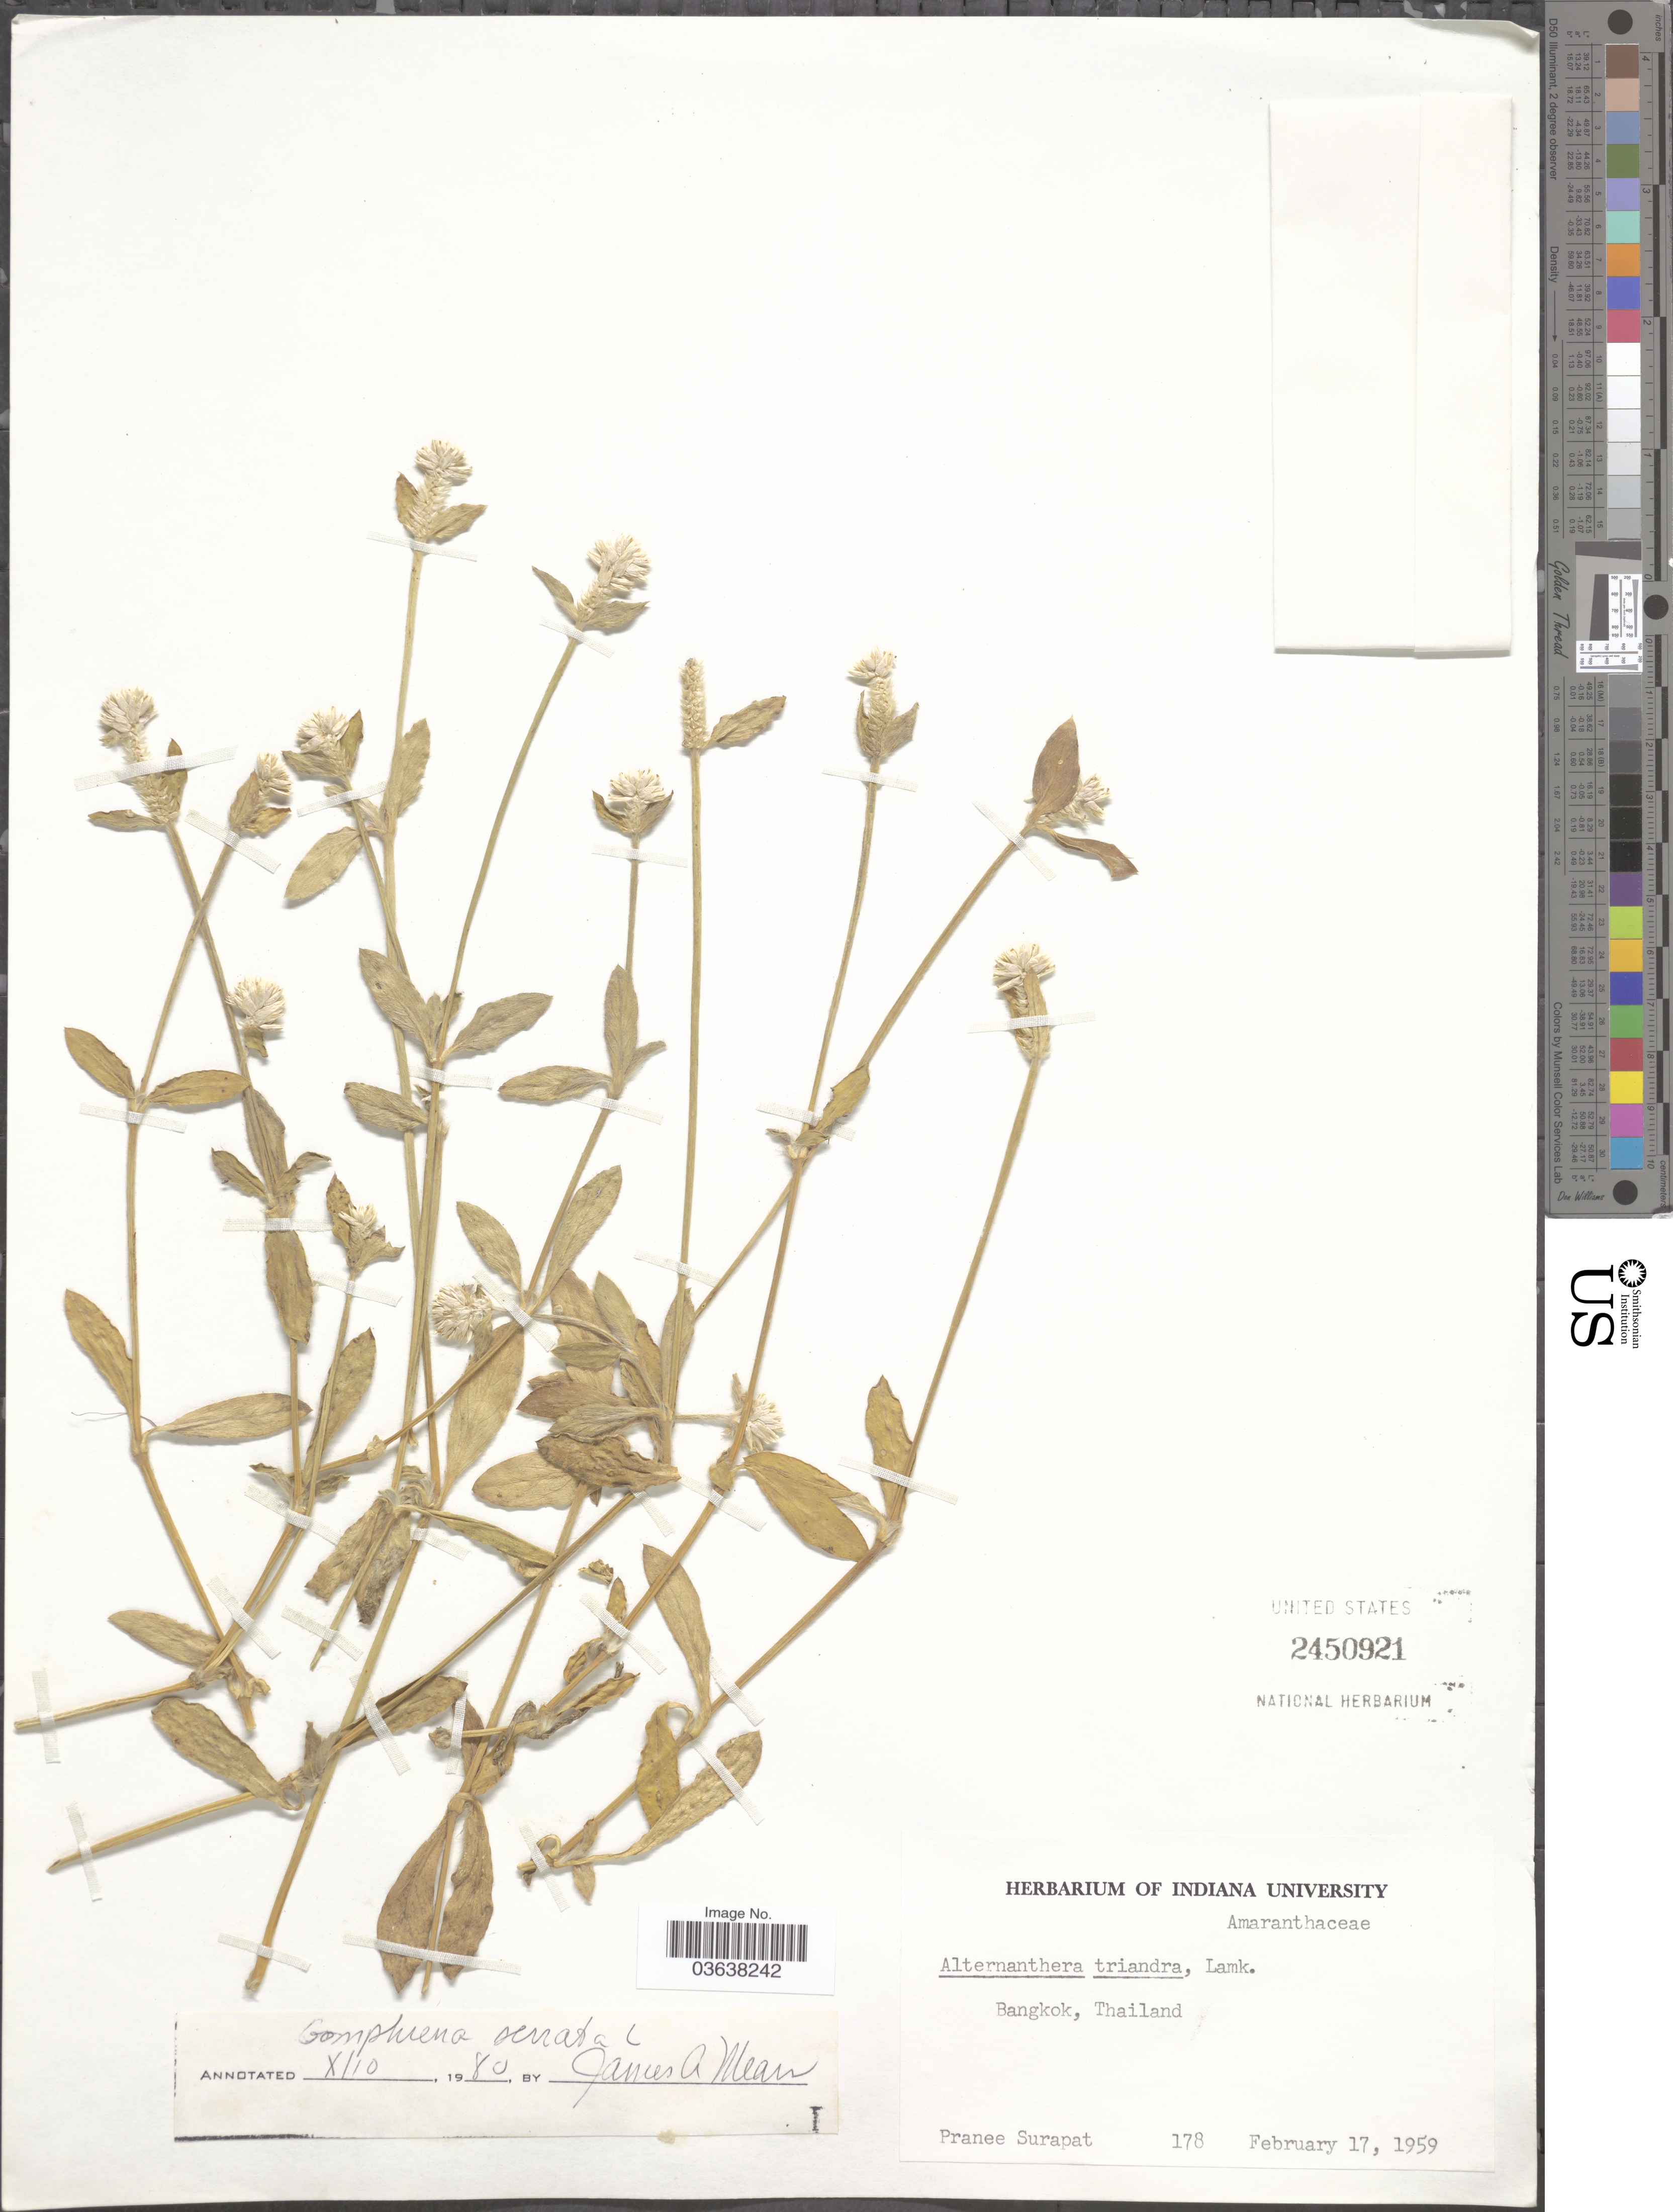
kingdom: Plantae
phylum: Tracheophyta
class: Magnoliopsida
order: Caryophyllales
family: Amaranthaceae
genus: Gomphrena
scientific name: Gomphrena serrata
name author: L.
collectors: P. Surapat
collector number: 178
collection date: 1959-02-17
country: Thailand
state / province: Bangkok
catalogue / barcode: US 2450921